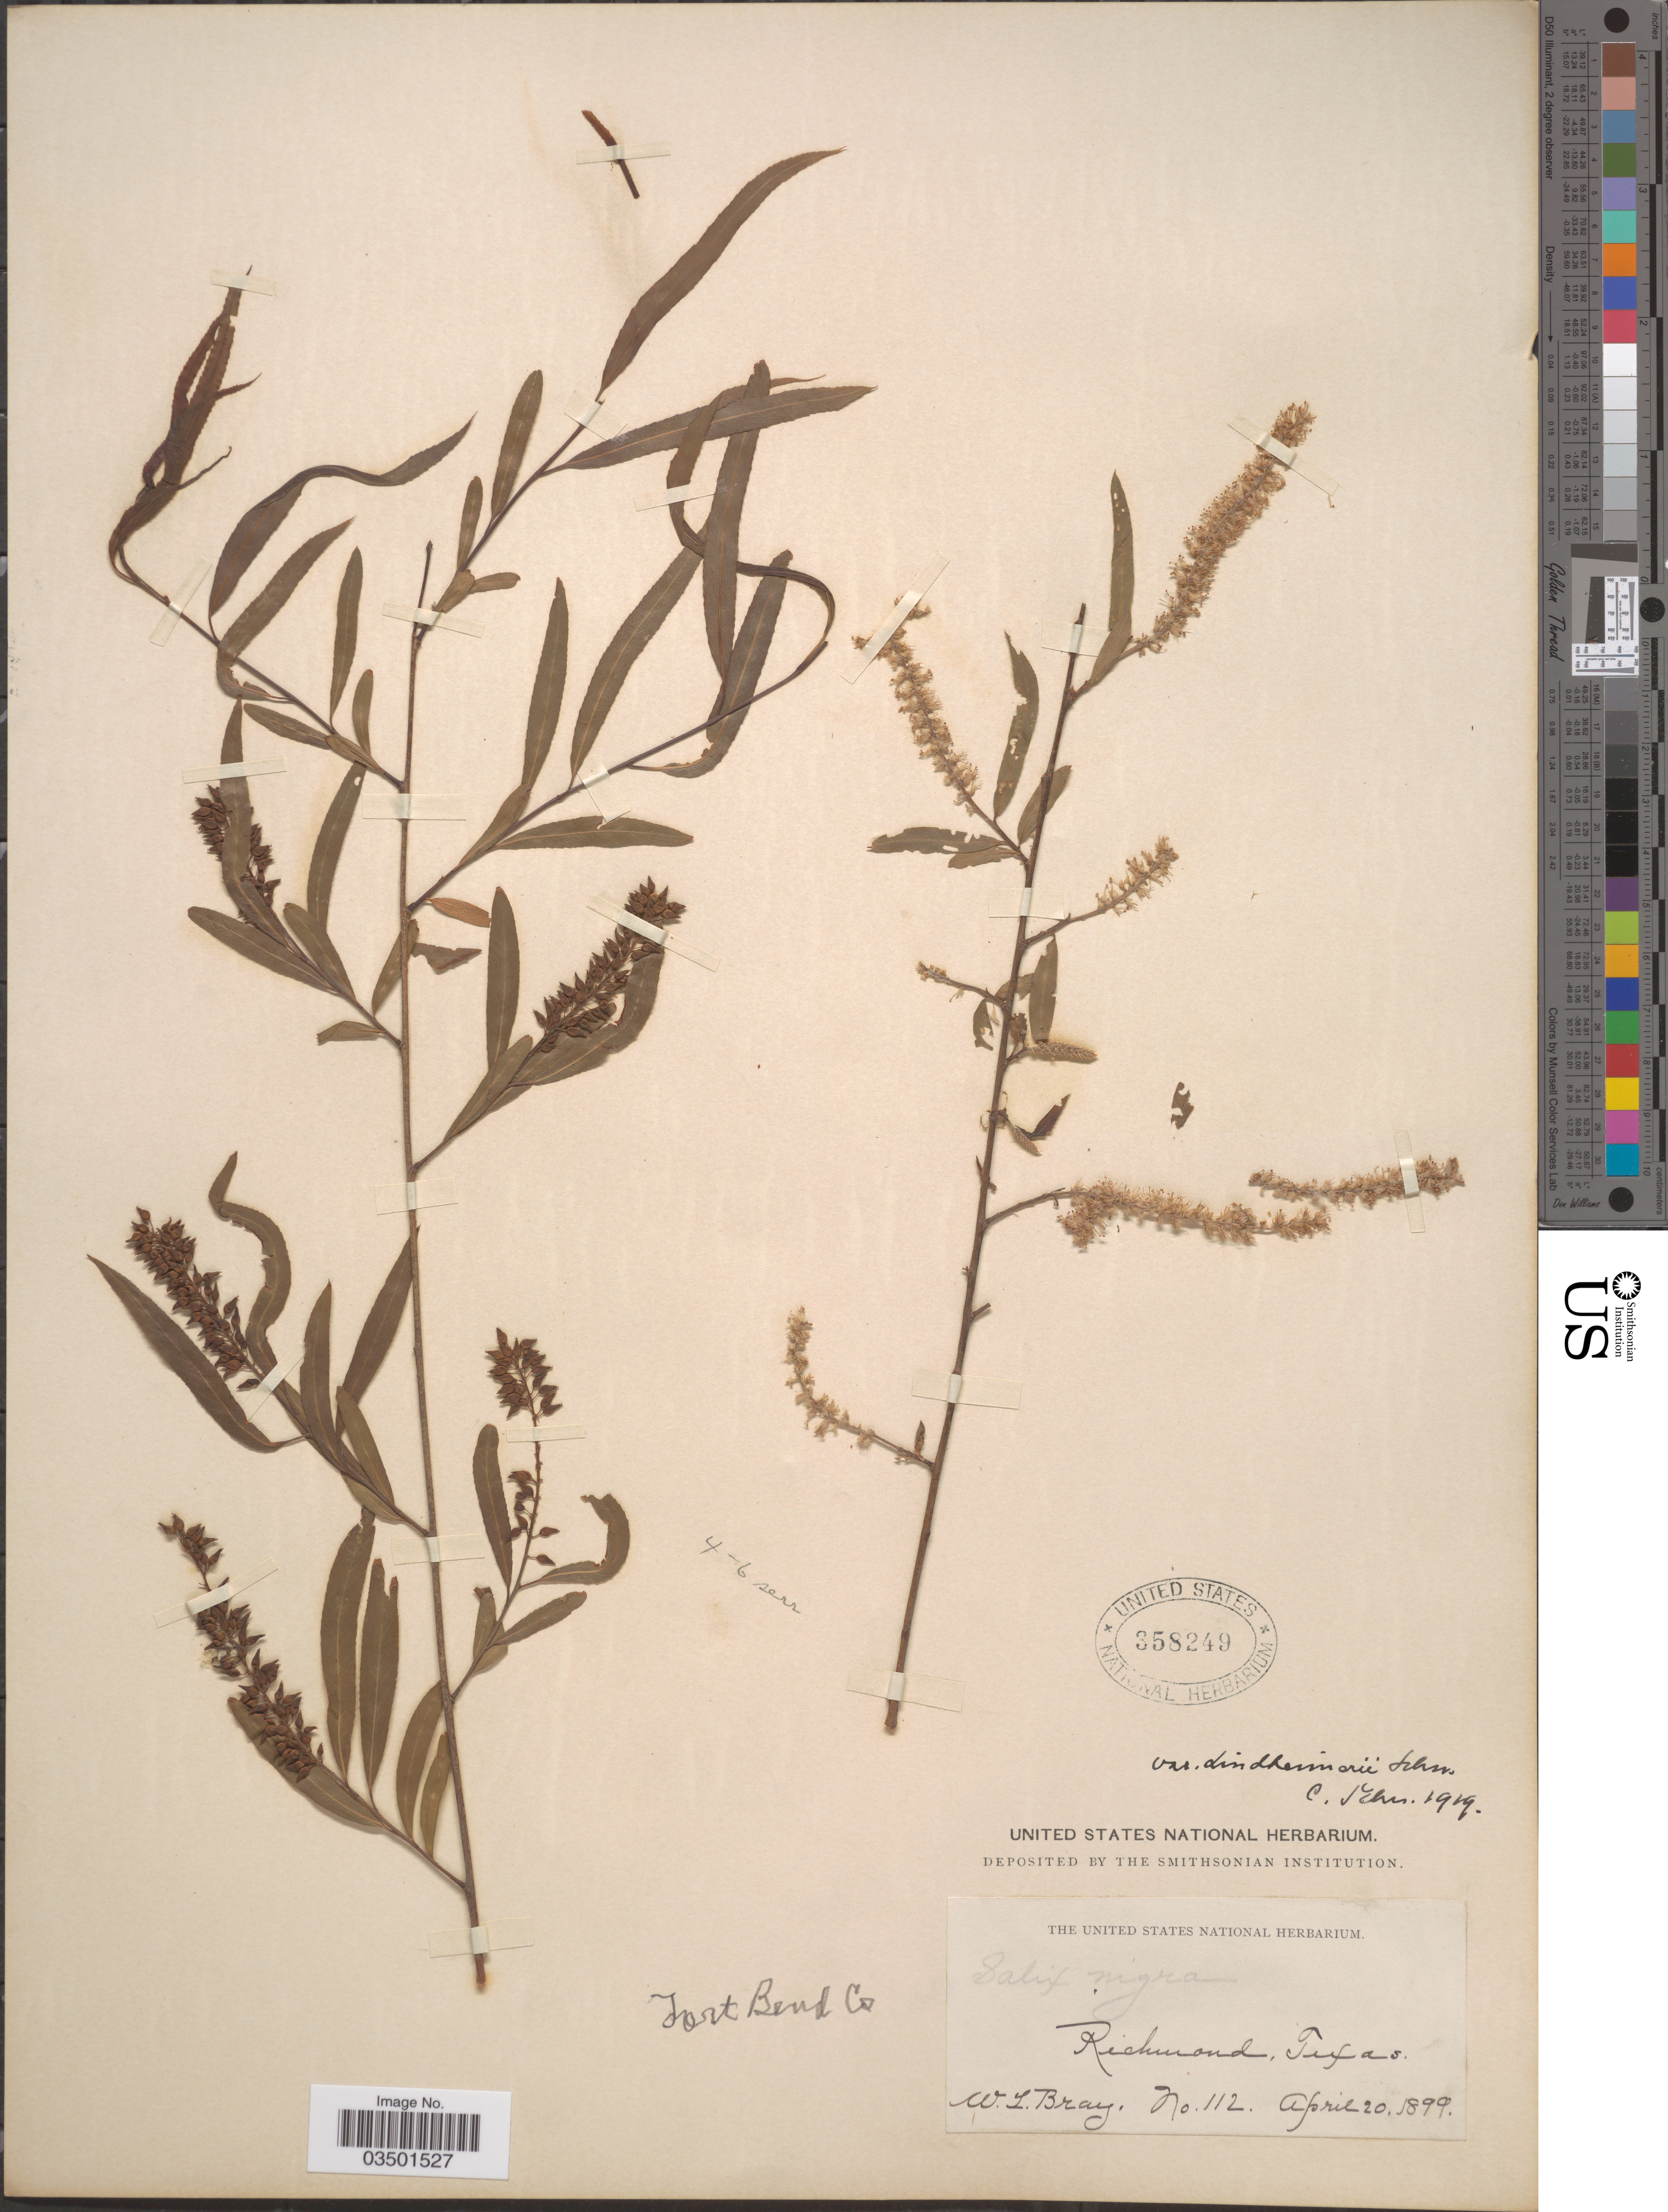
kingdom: Plantae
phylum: Tracheophyta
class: Magnoliopsida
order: Malpighiales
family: Salicaceae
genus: Salix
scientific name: Salix nigra var. lindheimeri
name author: C.K. Schneid.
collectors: W. L. Bray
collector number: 112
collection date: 1899-04-20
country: United States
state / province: Texas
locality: Richmond. Fort Bend Co.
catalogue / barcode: US 358249